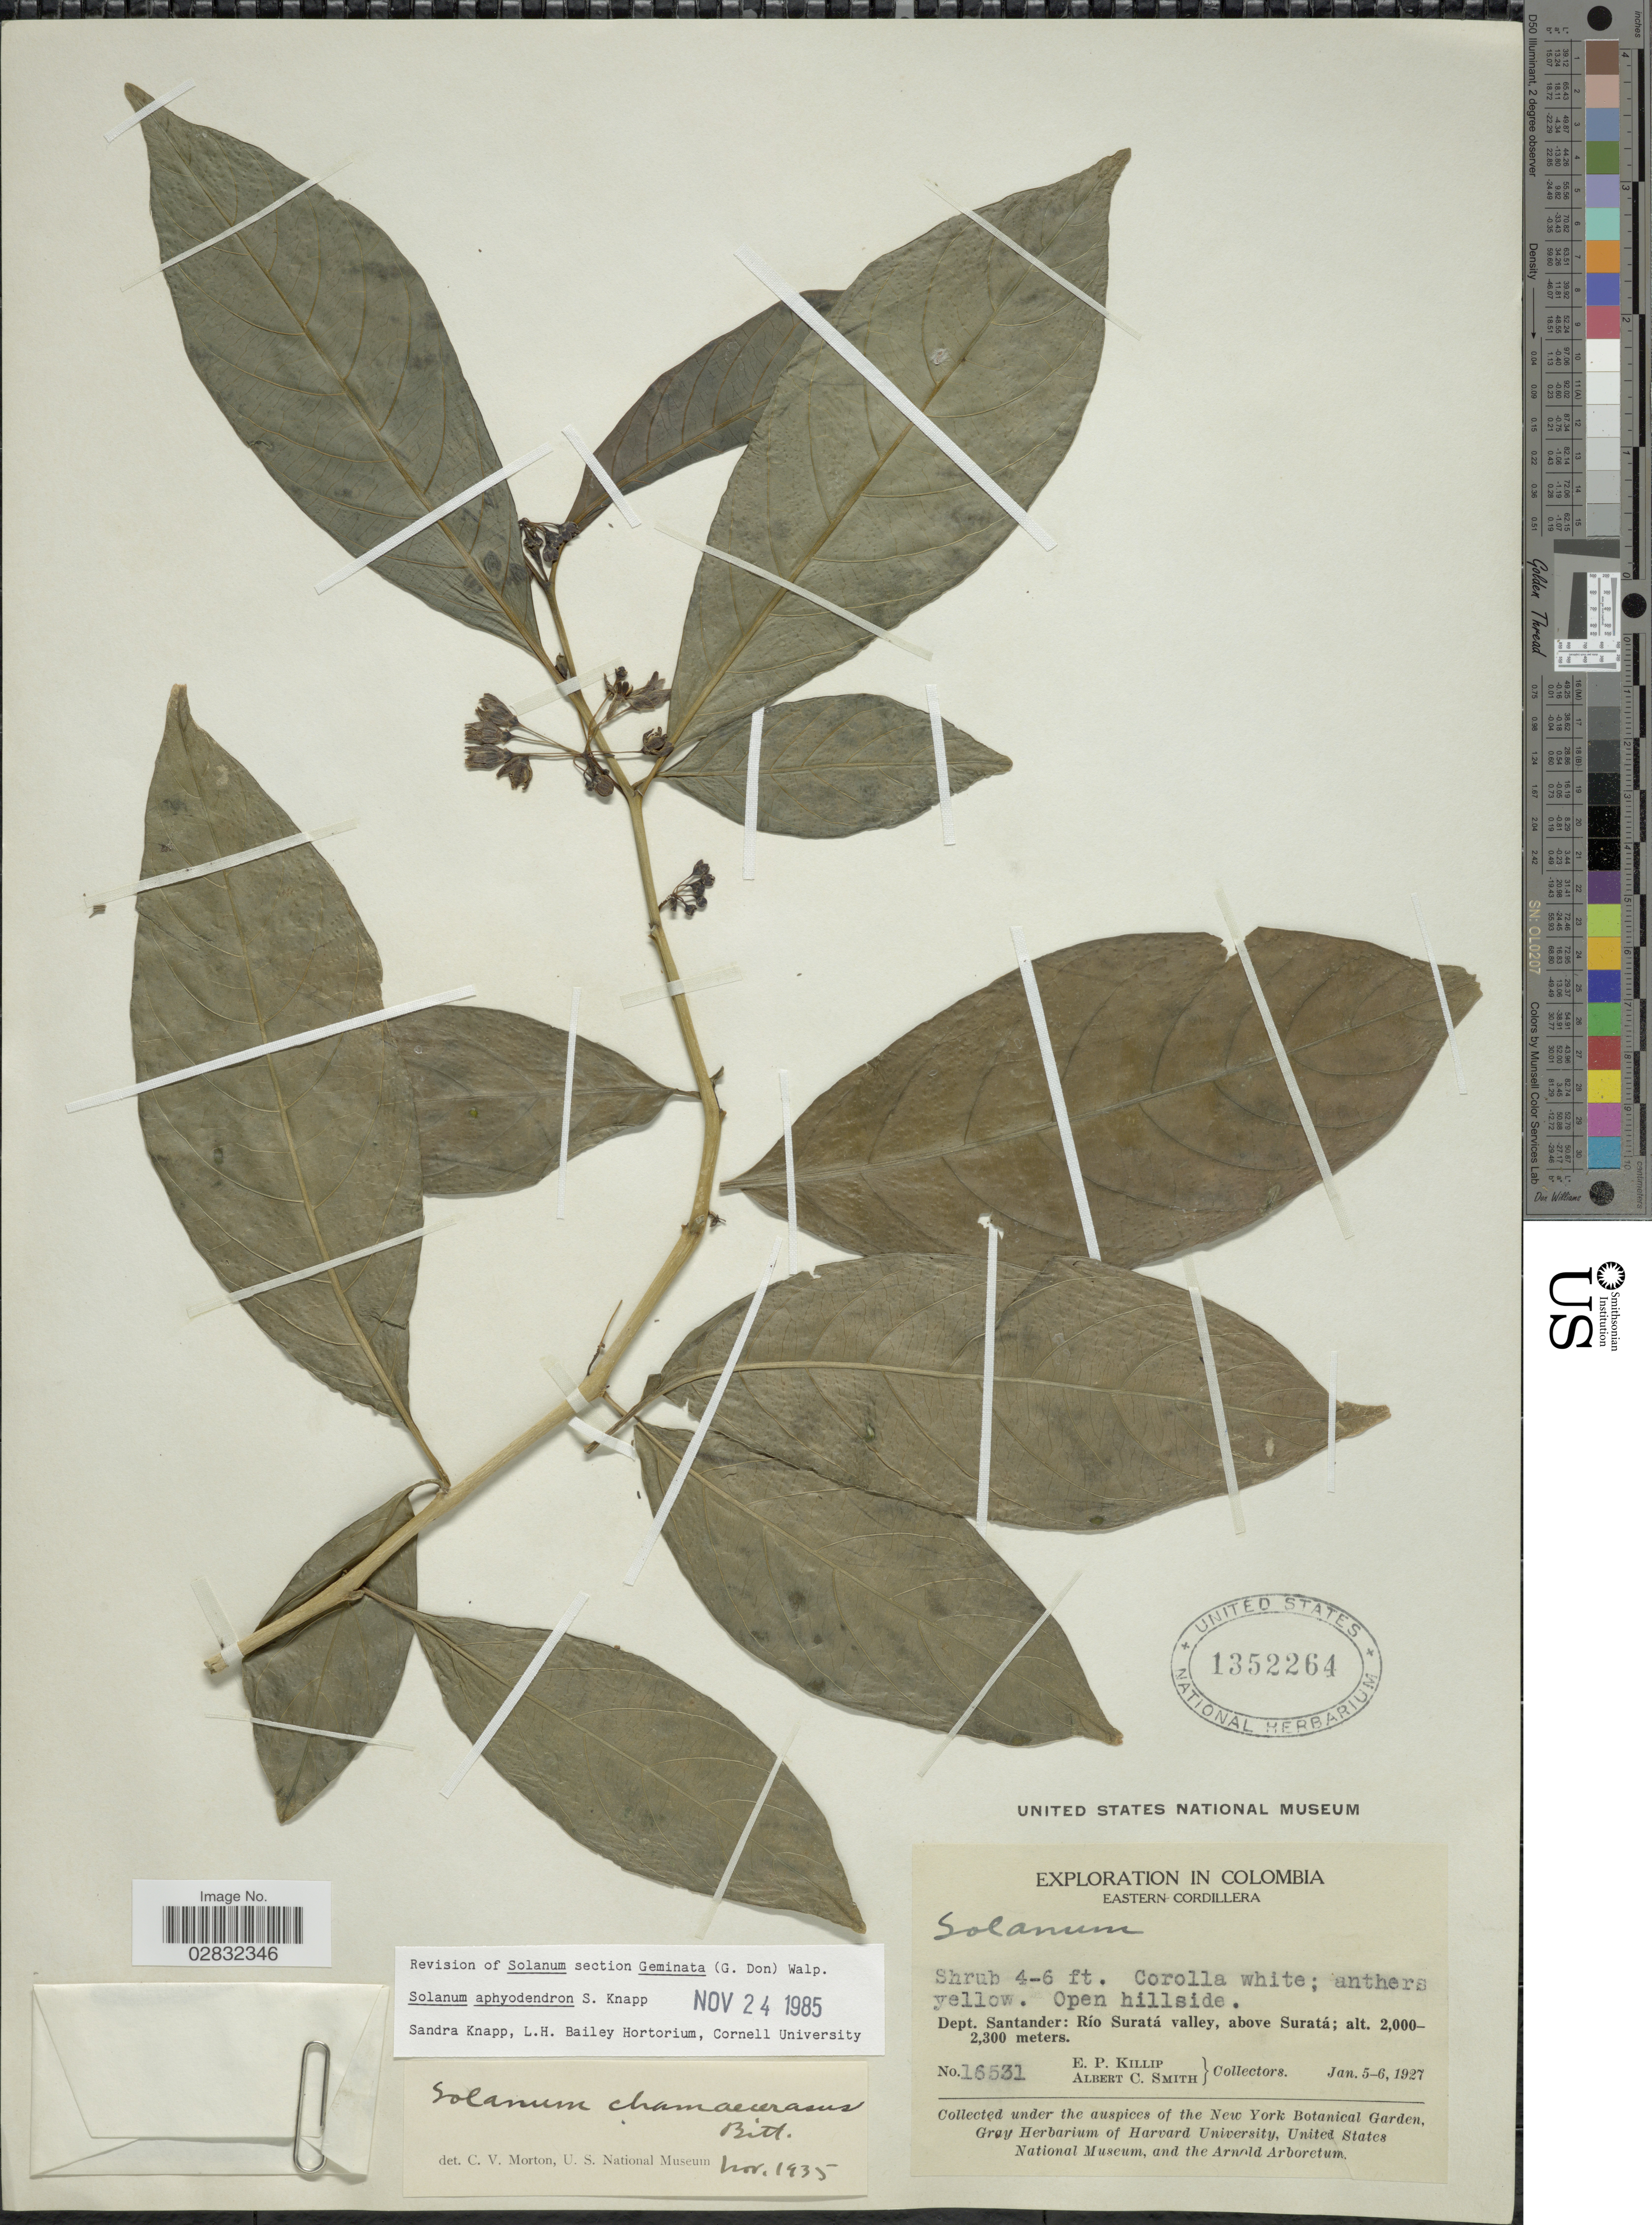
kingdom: Plantae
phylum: Tracheophyta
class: Magnoliopsida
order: Solanales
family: Solanaceae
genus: Solanum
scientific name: Solanum aphyodendron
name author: S. Knapp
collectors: E. P. Killip & A. C. Smith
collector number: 16531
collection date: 1927-01-05/1927-01-06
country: Colombia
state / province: Santander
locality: Eastern Cordillera, Dept. Santander: Río Suratá valley, above Suratá.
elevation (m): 2000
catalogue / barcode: US 1352264